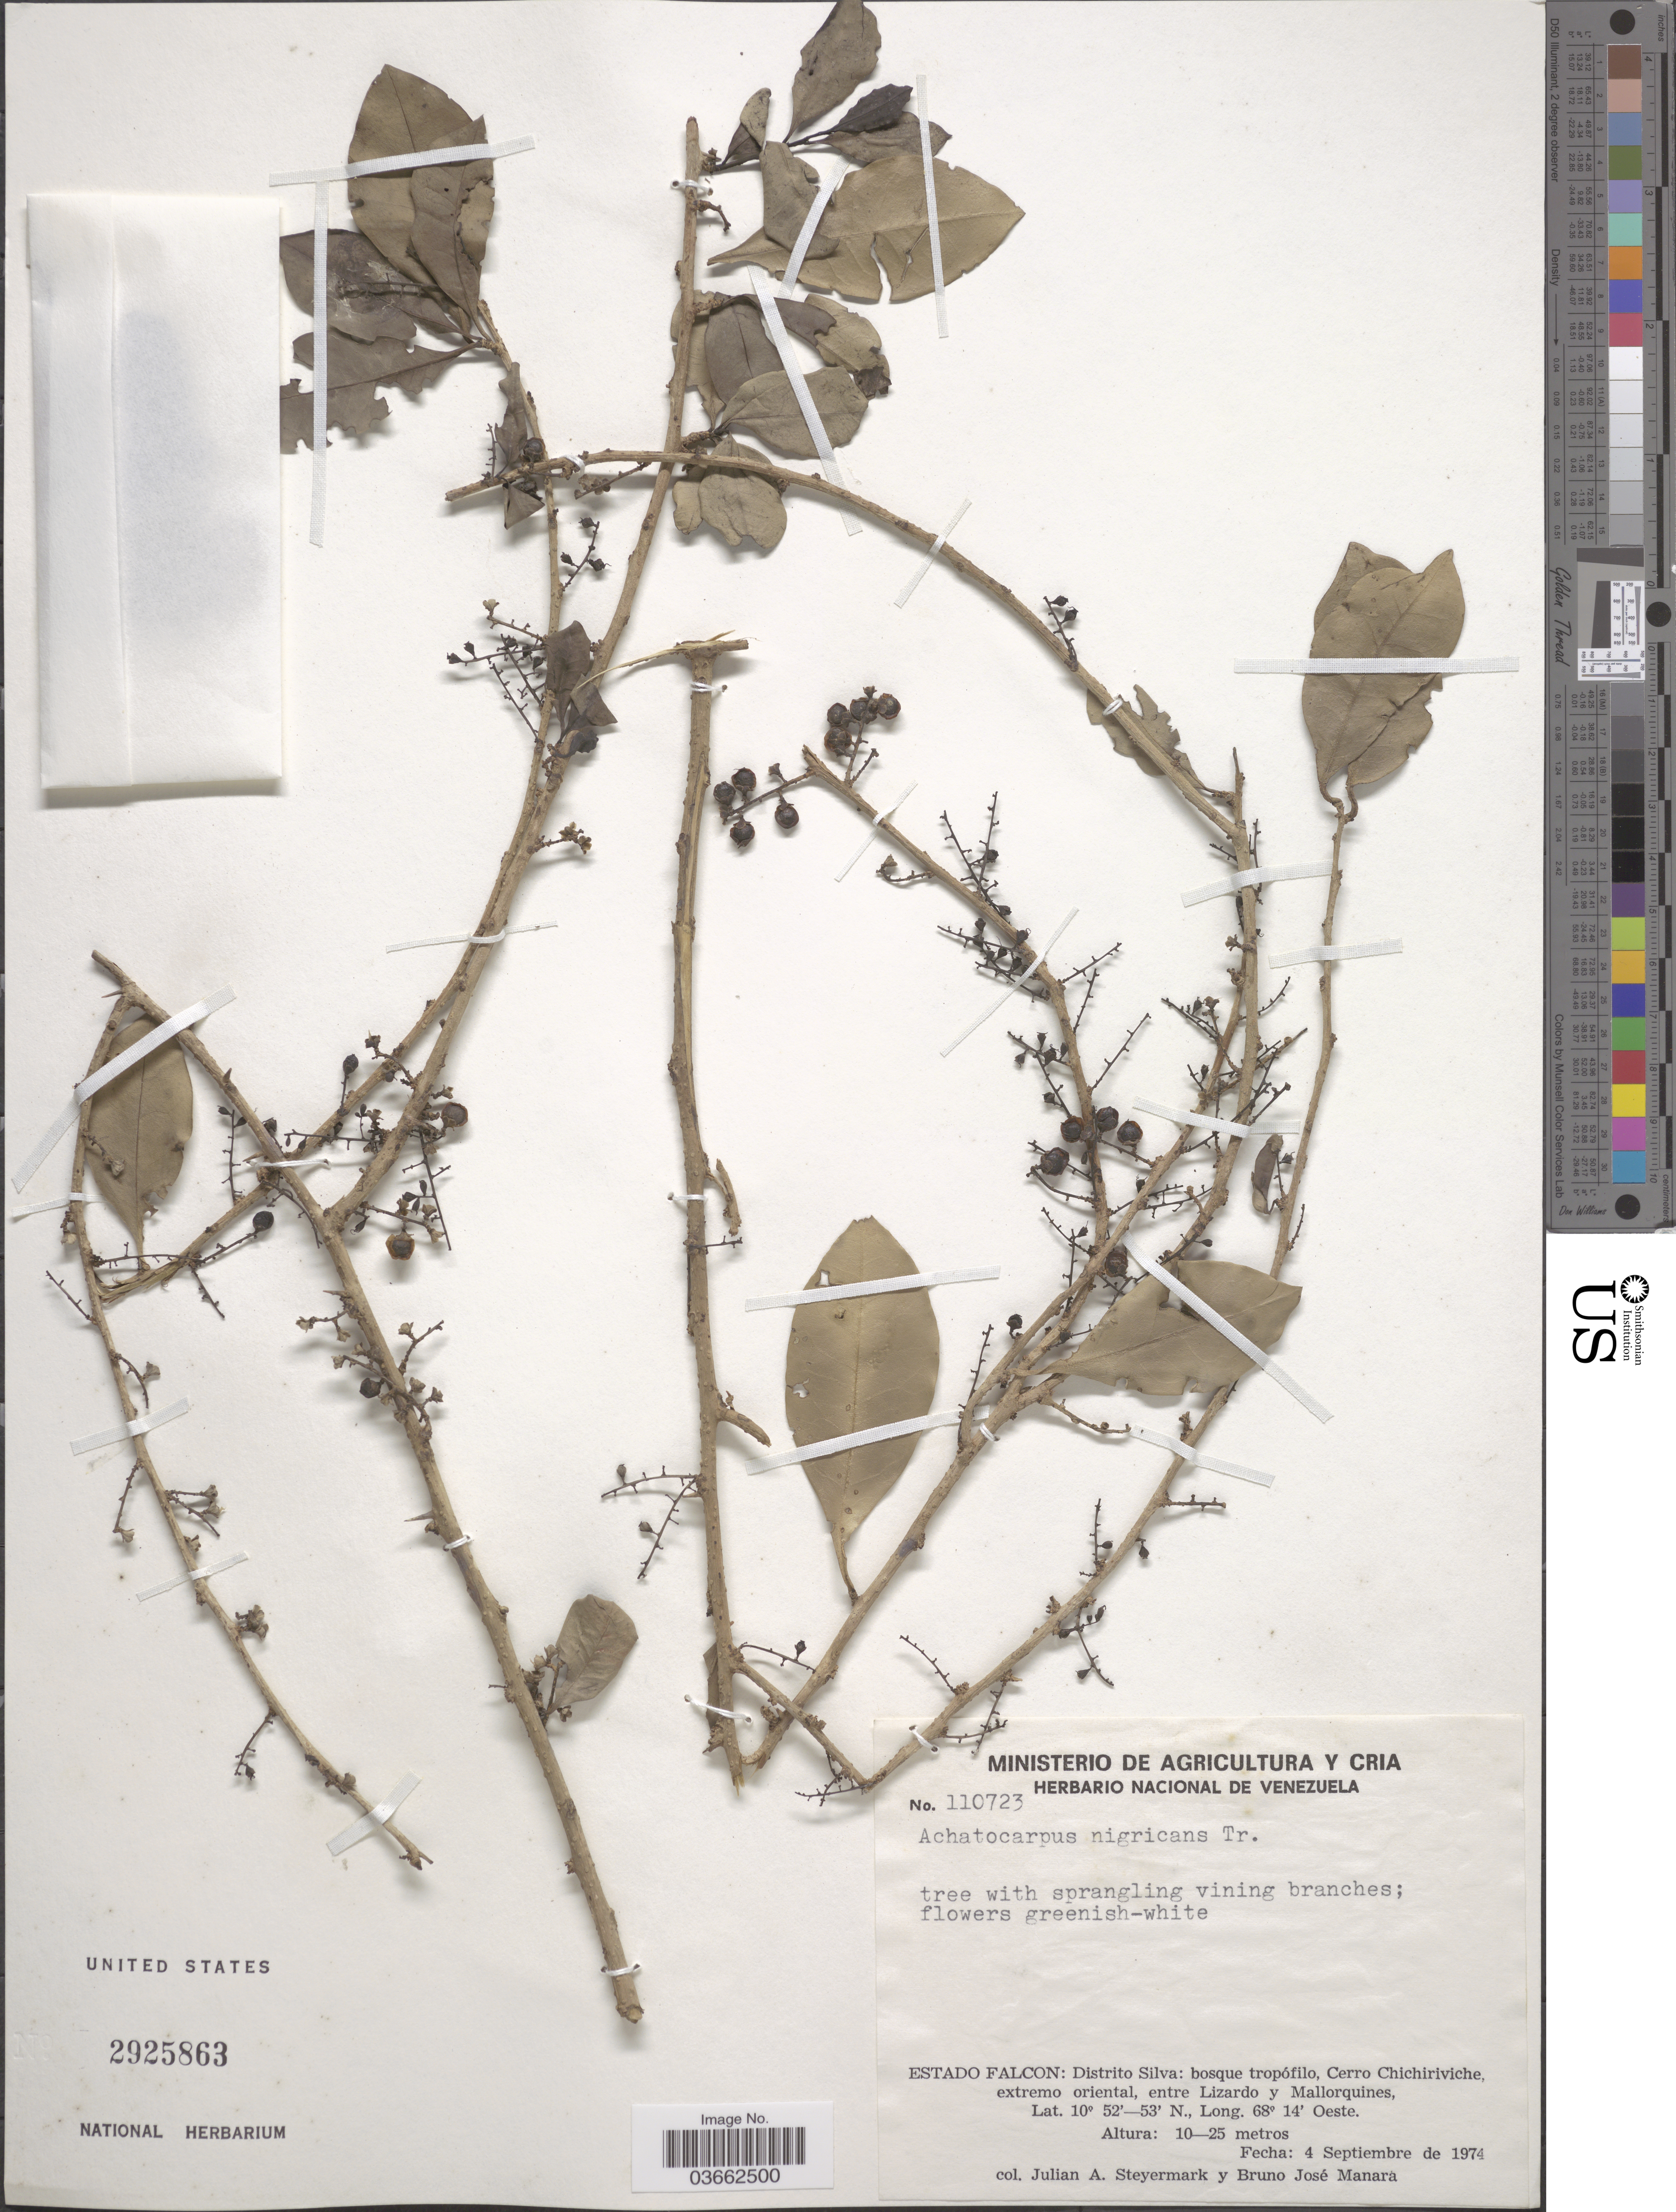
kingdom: Plantae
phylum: Tracheophyta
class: Magnoliopsida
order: Caryophyllales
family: Achatocarpaceae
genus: Achatocarpus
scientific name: Achatocarpus nigricans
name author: Triana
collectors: J. Steyermark & B. Manara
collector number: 110723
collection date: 1974-09-04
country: Venezuela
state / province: Falcón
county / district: Silva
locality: Distrito Silva: bosque tropófilo, Cerro Chichiriviche, extremo oriental, entre Lizardo y Mallorquines.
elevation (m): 10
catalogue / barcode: US 2925863